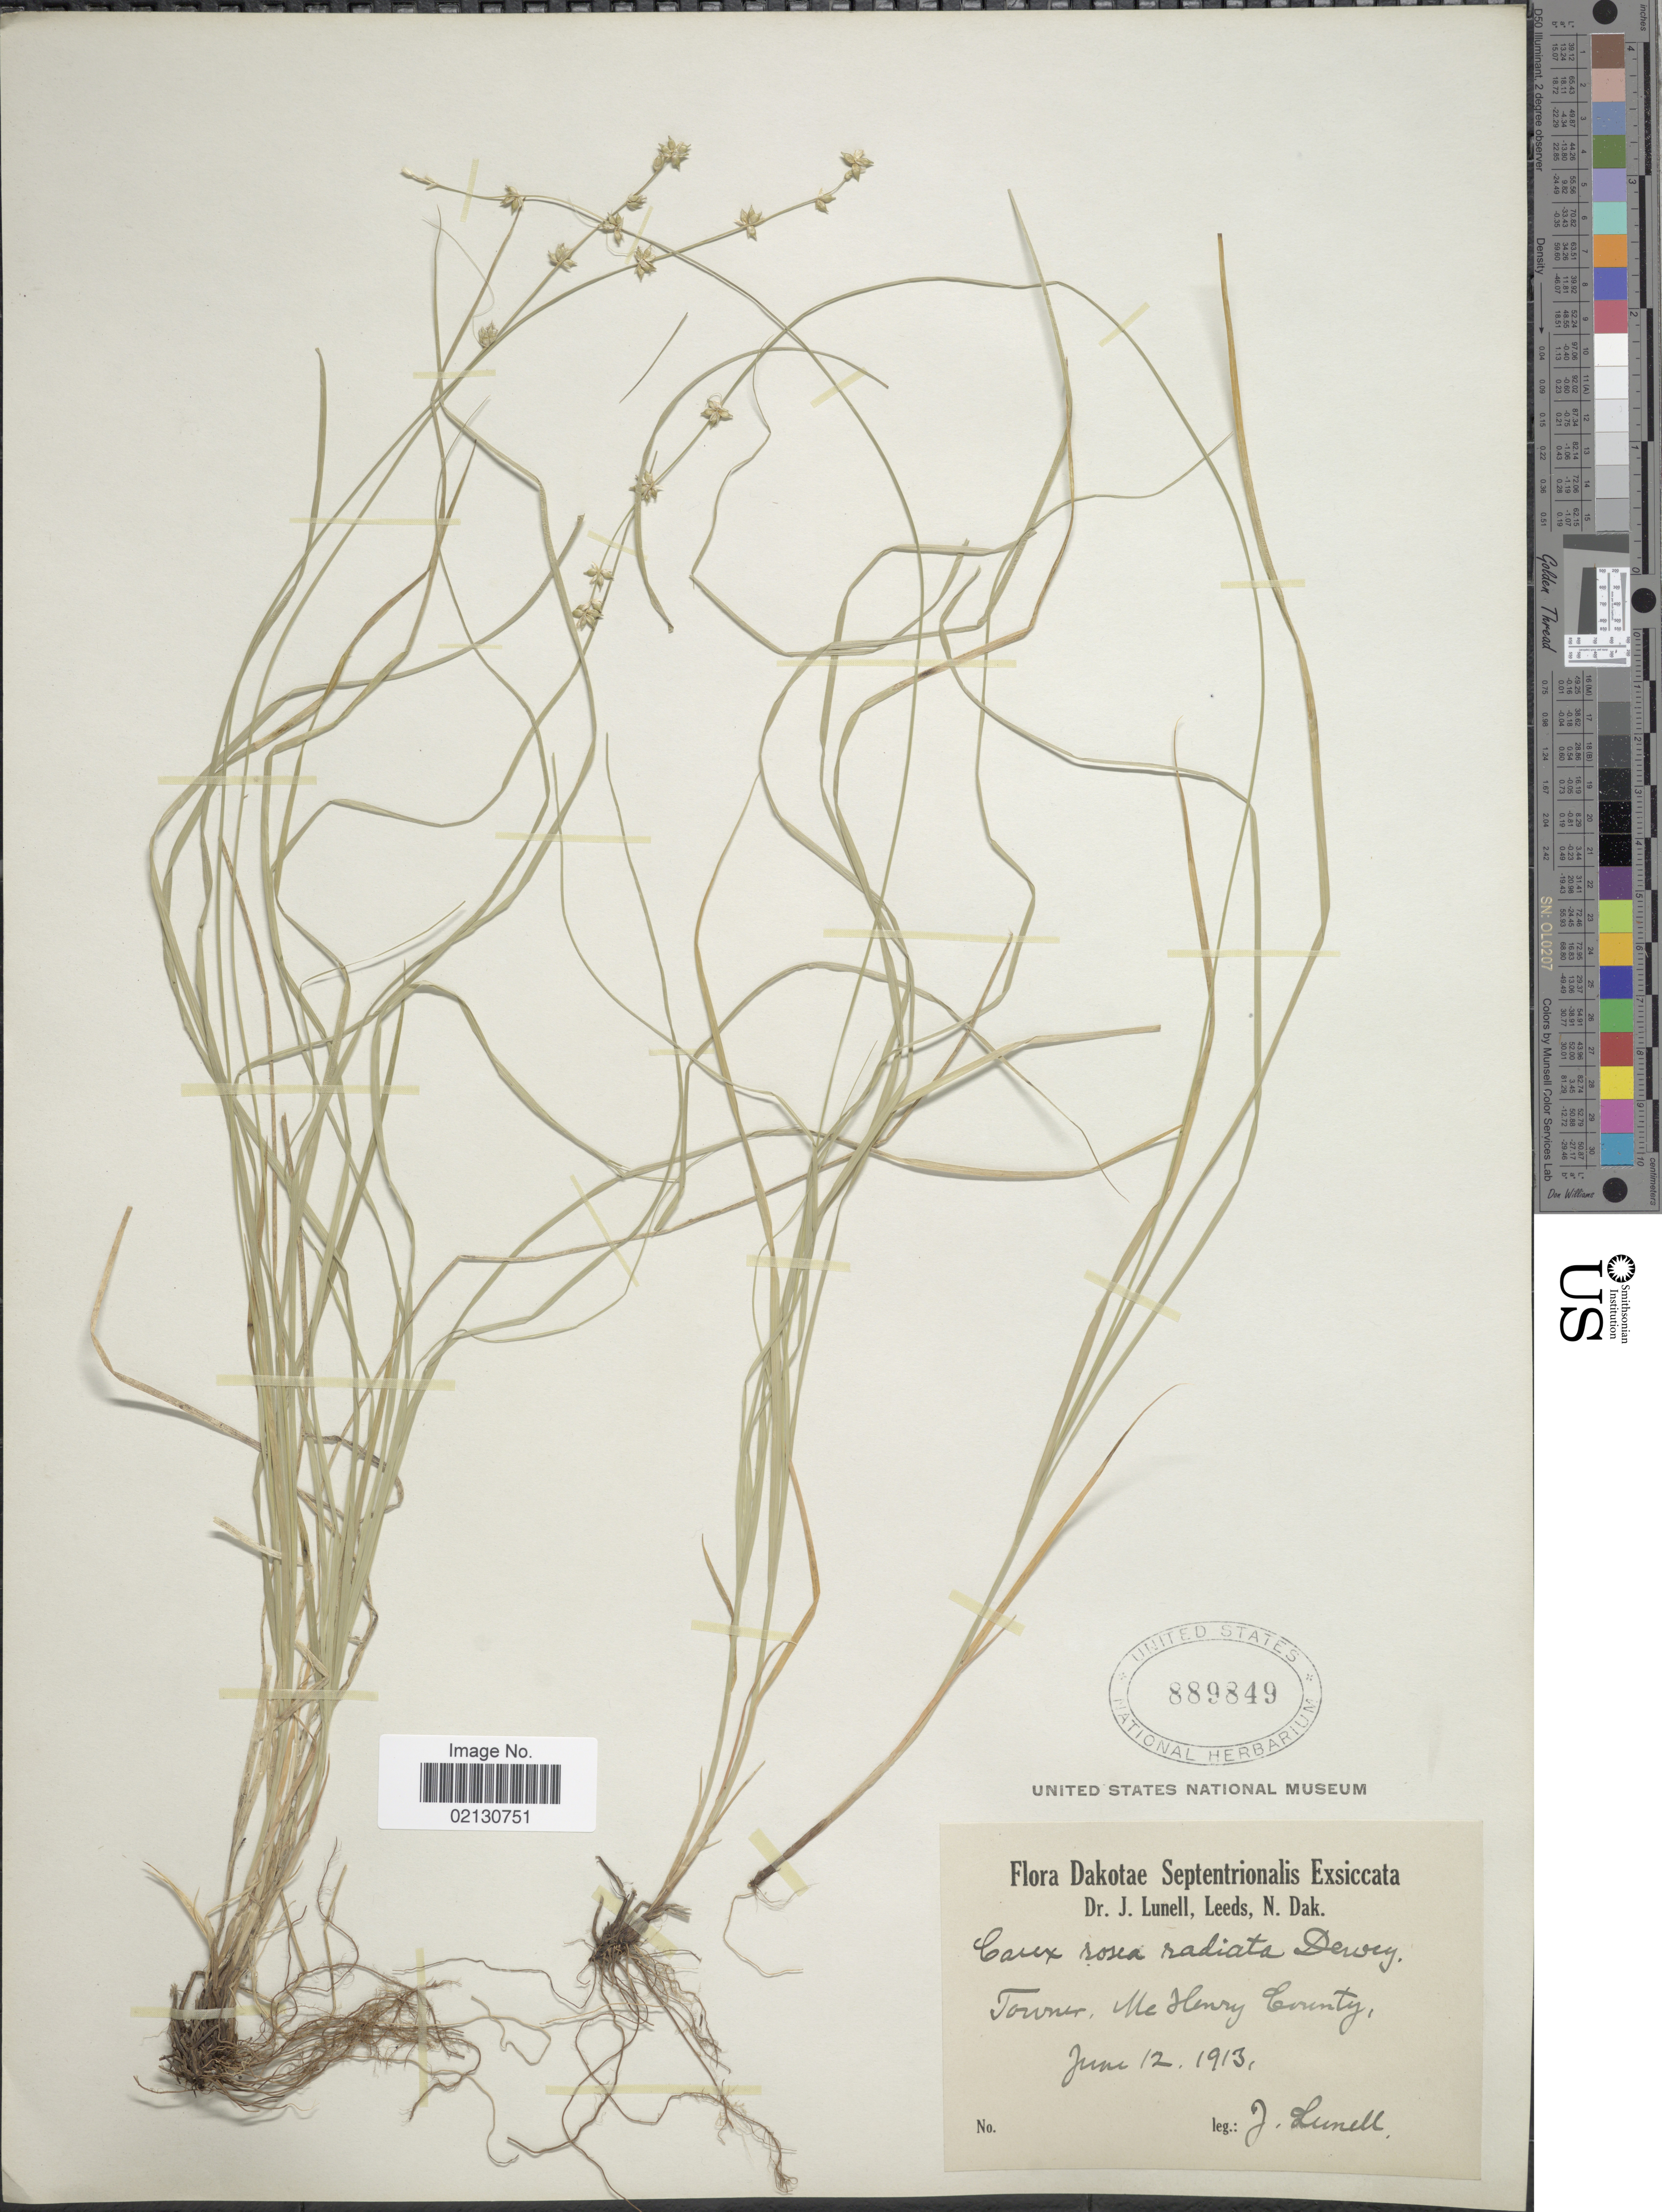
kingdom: Plantae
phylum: Tracheophyta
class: Liliopsida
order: Poales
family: Cyperaceae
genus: Carex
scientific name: Carex radiata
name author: (Wahlenb.) Small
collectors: J. Lunell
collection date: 1913-06-12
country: United States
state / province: North Dakota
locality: Dakotae Septentrionalis. Towner, McHenry County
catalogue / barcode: US 889849